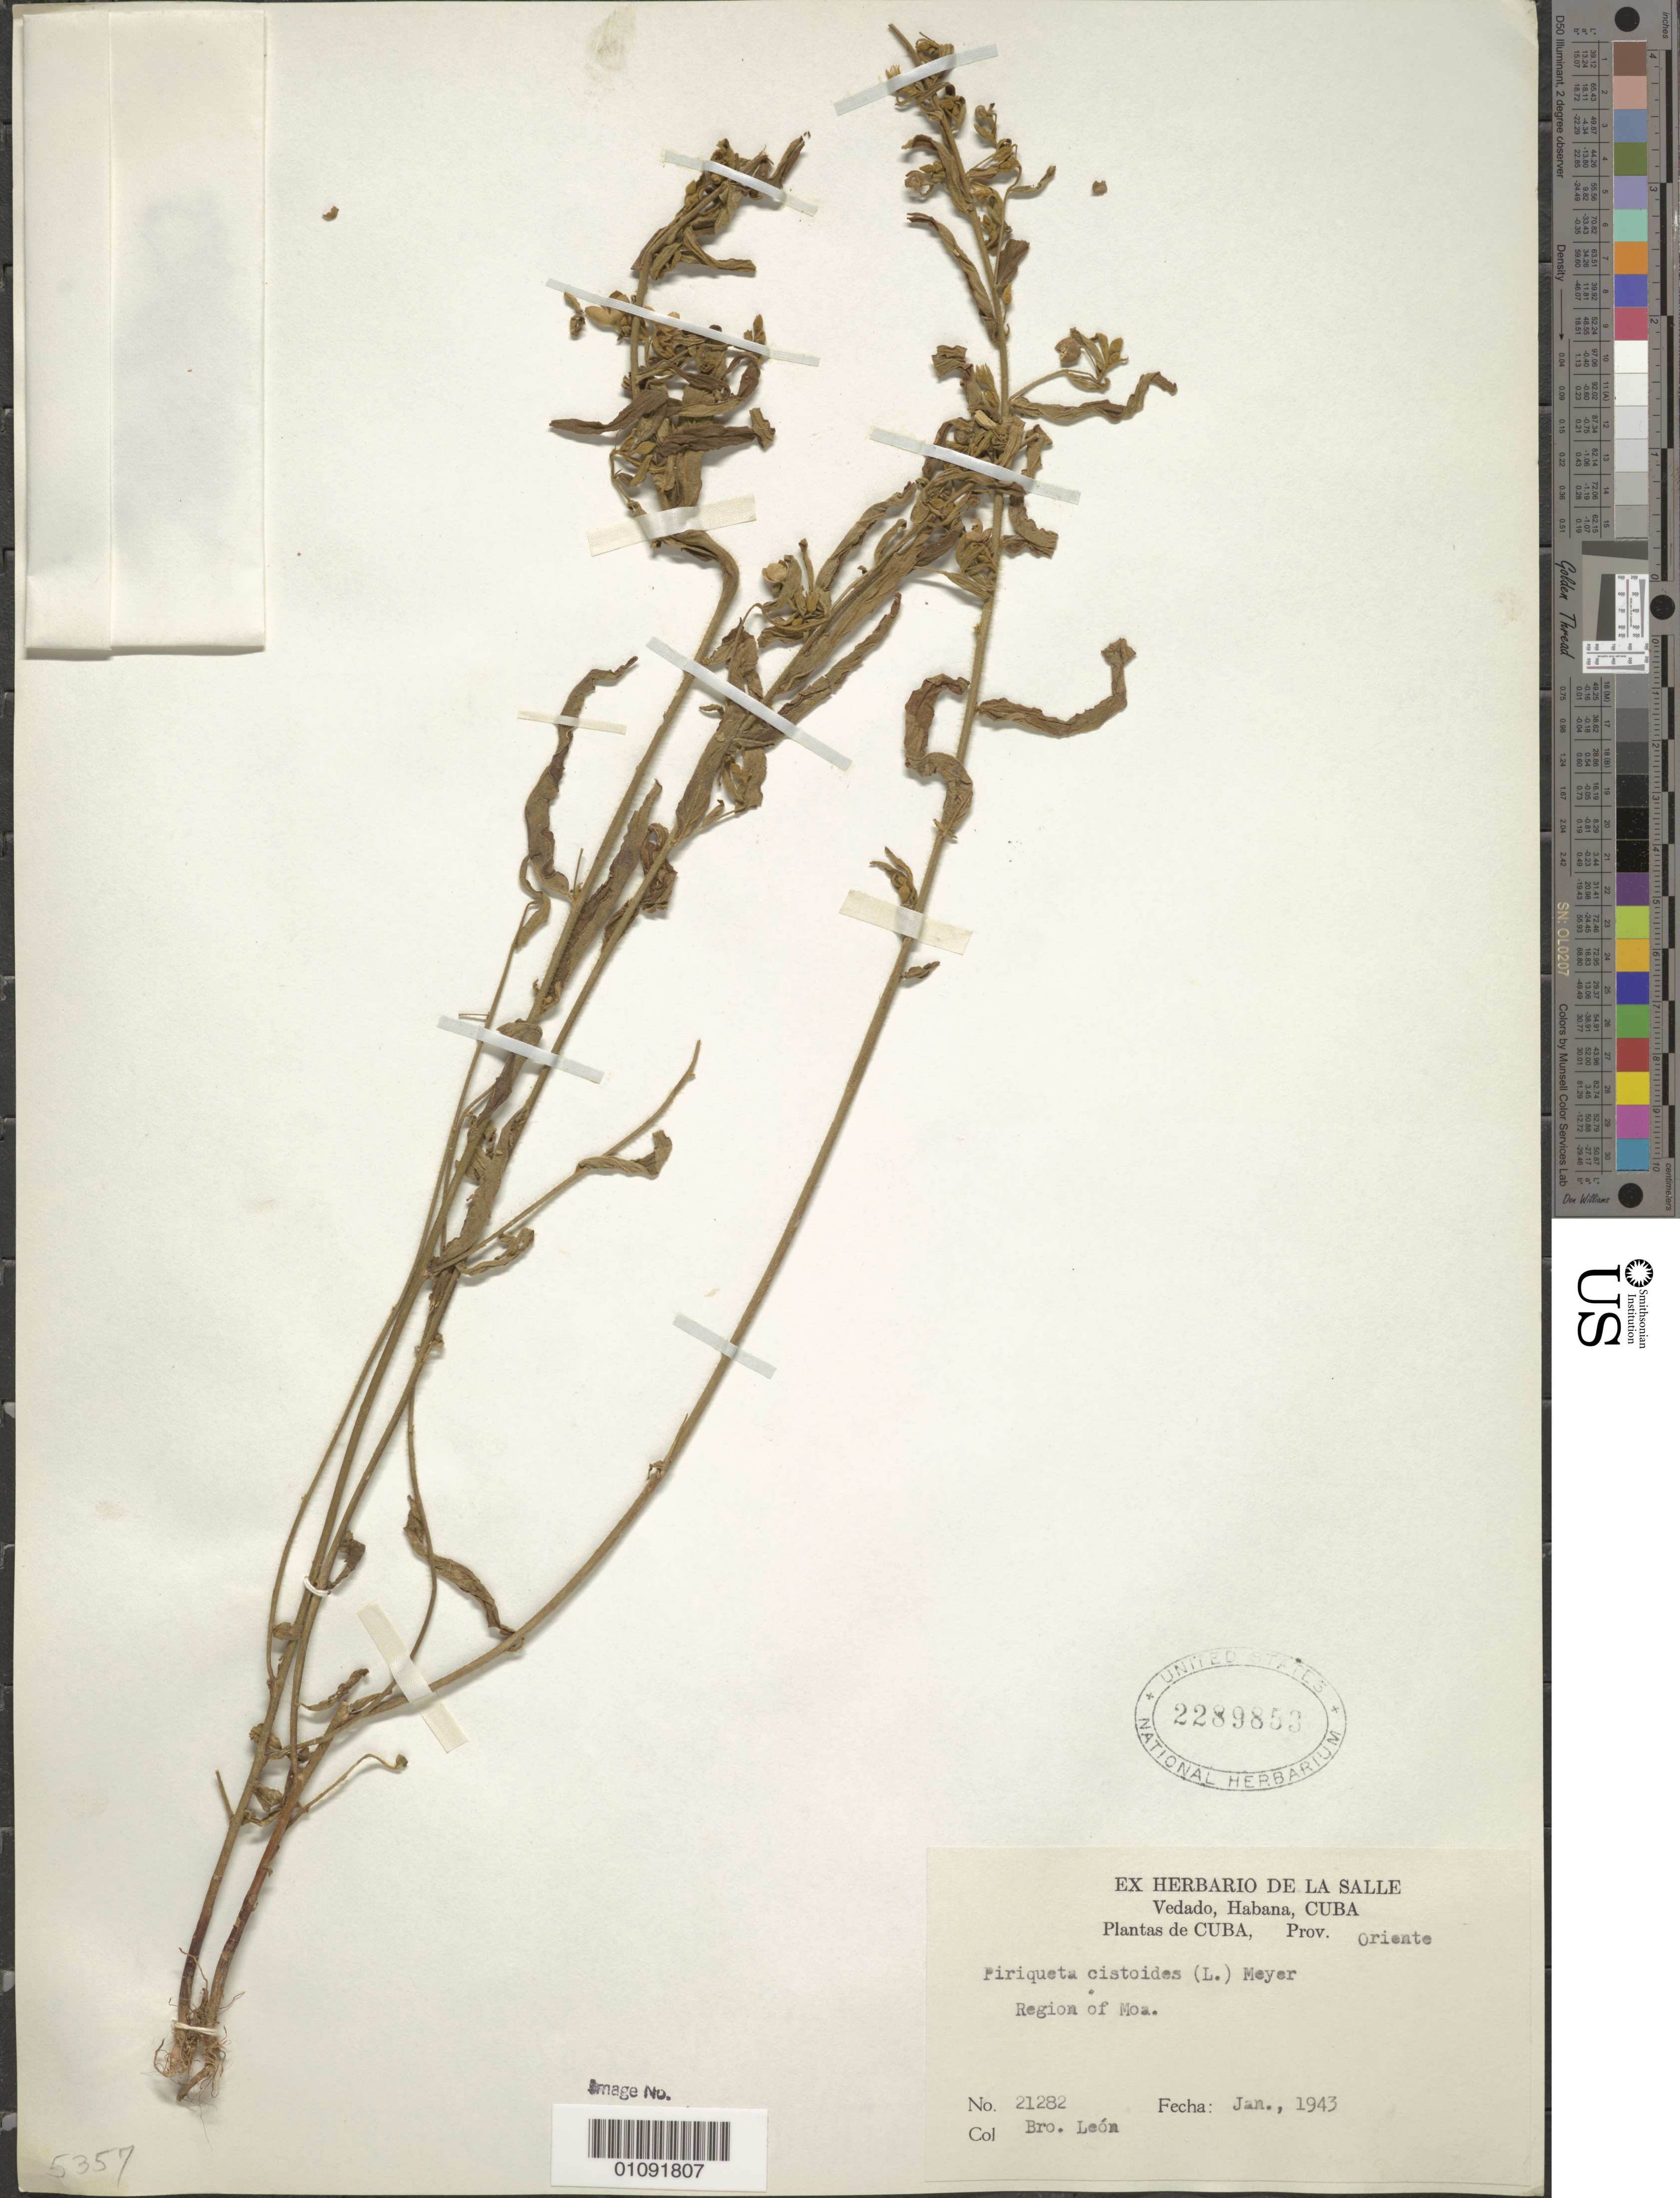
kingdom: Plantae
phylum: Tracheophyta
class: Magnoliopsida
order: Malpighiales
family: Turneraceae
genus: Piriqueta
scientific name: Piriqueta cistoides subsp. cistoides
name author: (L.) Griseb.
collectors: Bro. León, F. L. Stevens & W. Hess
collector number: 21282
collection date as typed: Jan 1943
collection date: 1943-01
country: Cuba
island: Cuba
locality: Oriente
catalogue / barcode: US 2289853